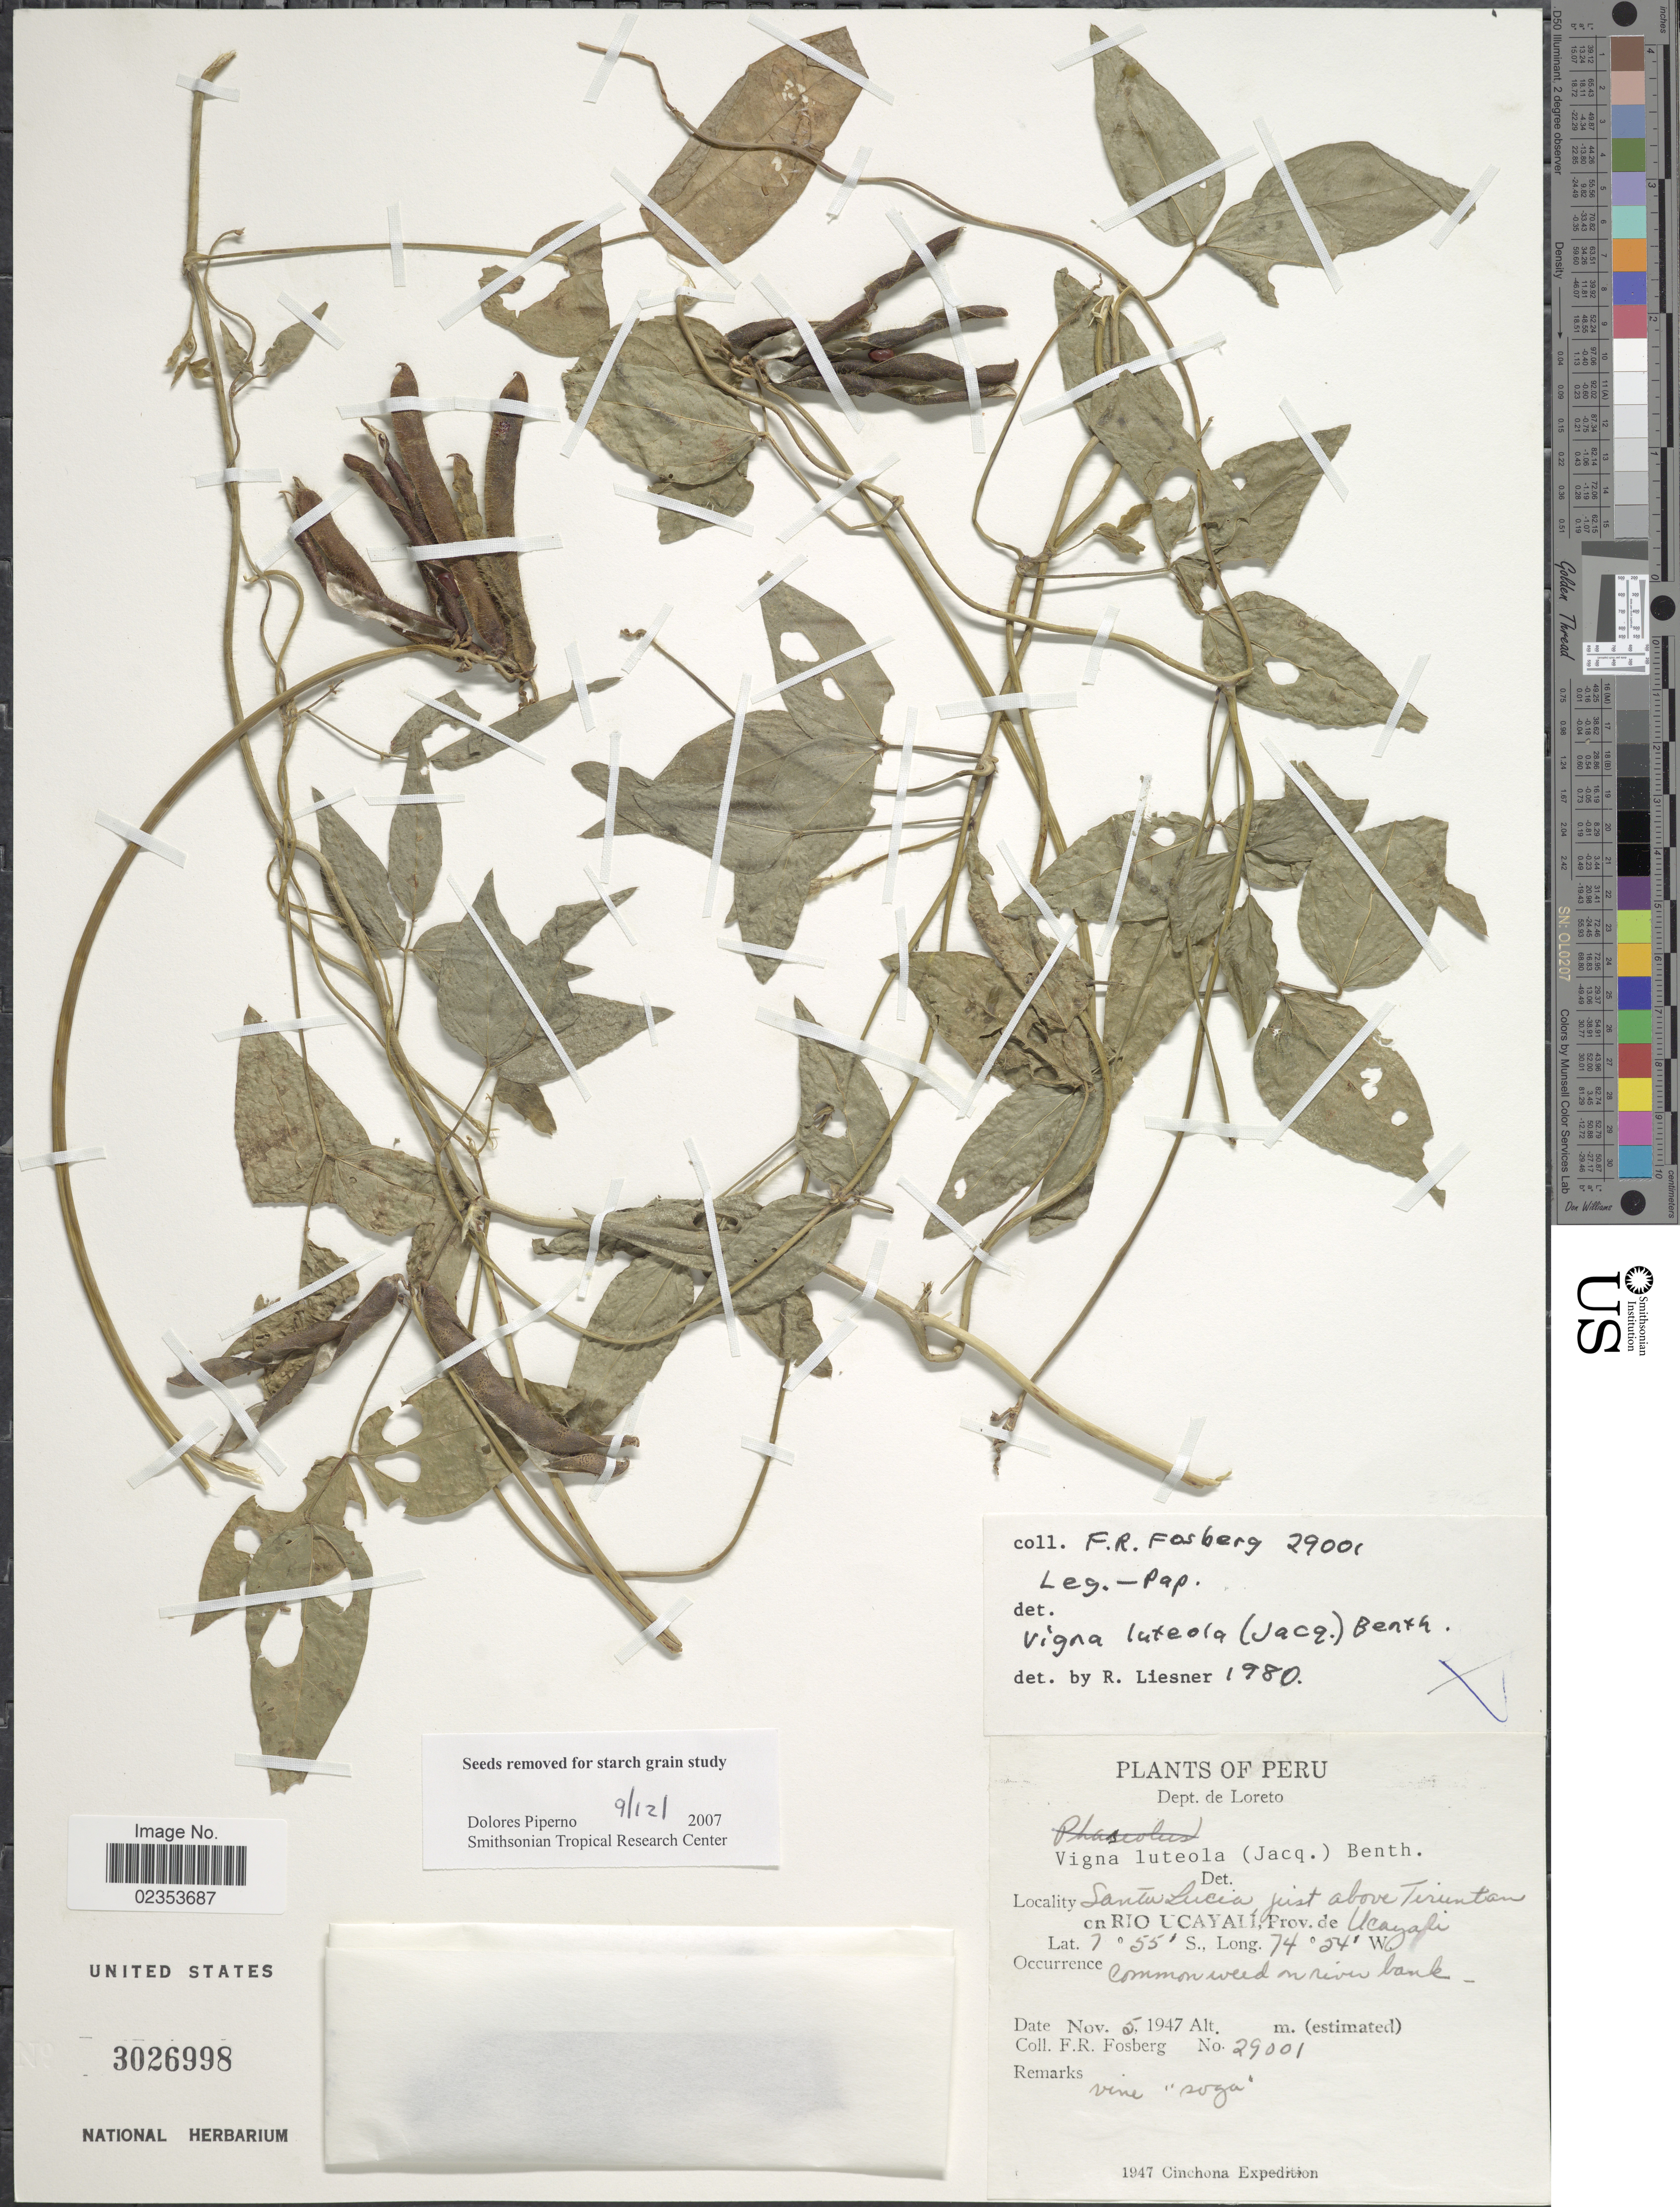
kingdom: Plantae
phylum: Tracheophyta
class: Magnoliopsida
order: Fabales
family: Fabaceae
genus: Vigna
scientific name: Vigna repens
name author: (L.) Kuntze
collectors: F. R. Fosberg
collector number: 29001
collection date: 1947-11-05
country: Peru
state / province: Loreto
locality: Santa Lucia just above Tiruntan on Rio Ucayali, Prov. de Ucayali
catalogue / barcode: US 3026998